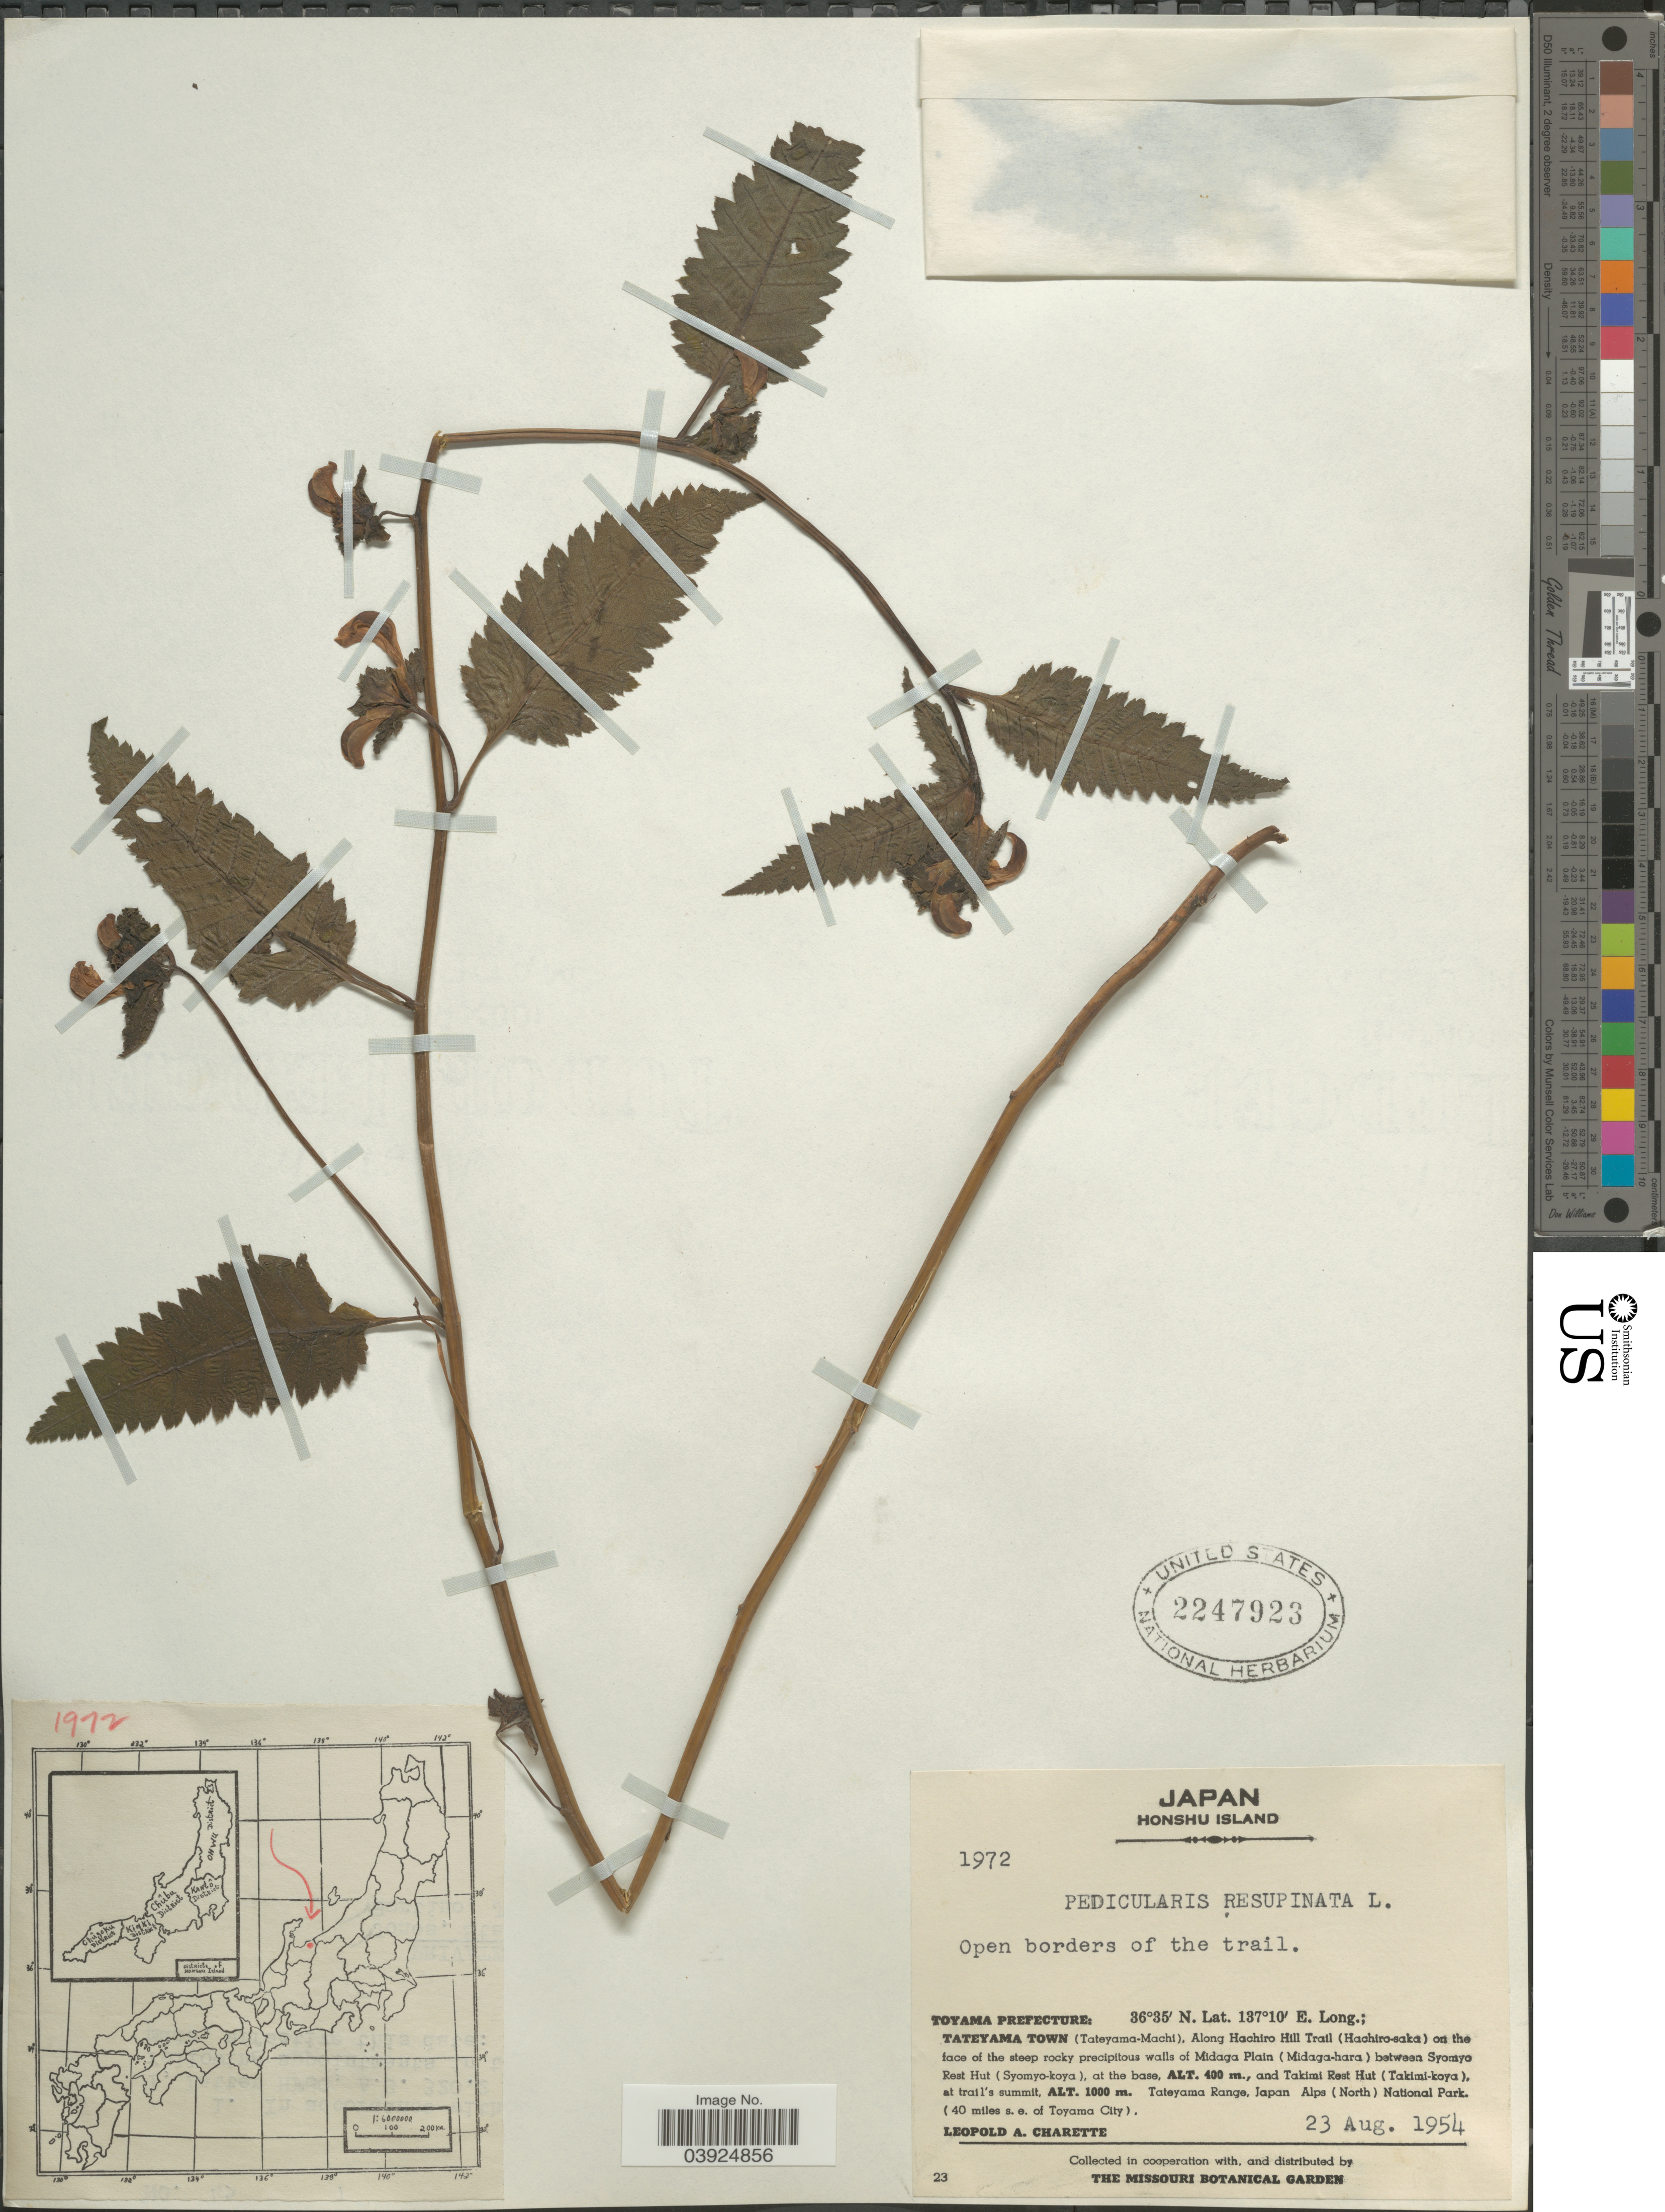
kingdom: Plantae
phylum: Tracheophyta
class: Magnoliopsida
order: Lamiales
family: Orobanchaceae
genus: Pedicularis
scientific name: Pedicularis resupinata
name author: L.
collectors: L. A. Charette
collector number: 1972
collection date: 1954-08-23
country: Japan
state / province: Toyama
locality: Honshu Island. Open borders of the trail. Toyama Prefecture: Tateyama Town (Tateyama-Machi), Along Hachiro Hill Trail (Hachiro-saka) on the face of the steep rocky precipitous walls of Midaga Plain ( Midaga-hara) between Syomyo Rest Hut (Syomyo-koya), at the base, and Takimi Rest Hut (Takimi-koya)at trail's summit, Tateyama Range, Japan Alps (North) National Park. (40 miles s.e. of Toyama City).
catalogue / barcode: US 2247923